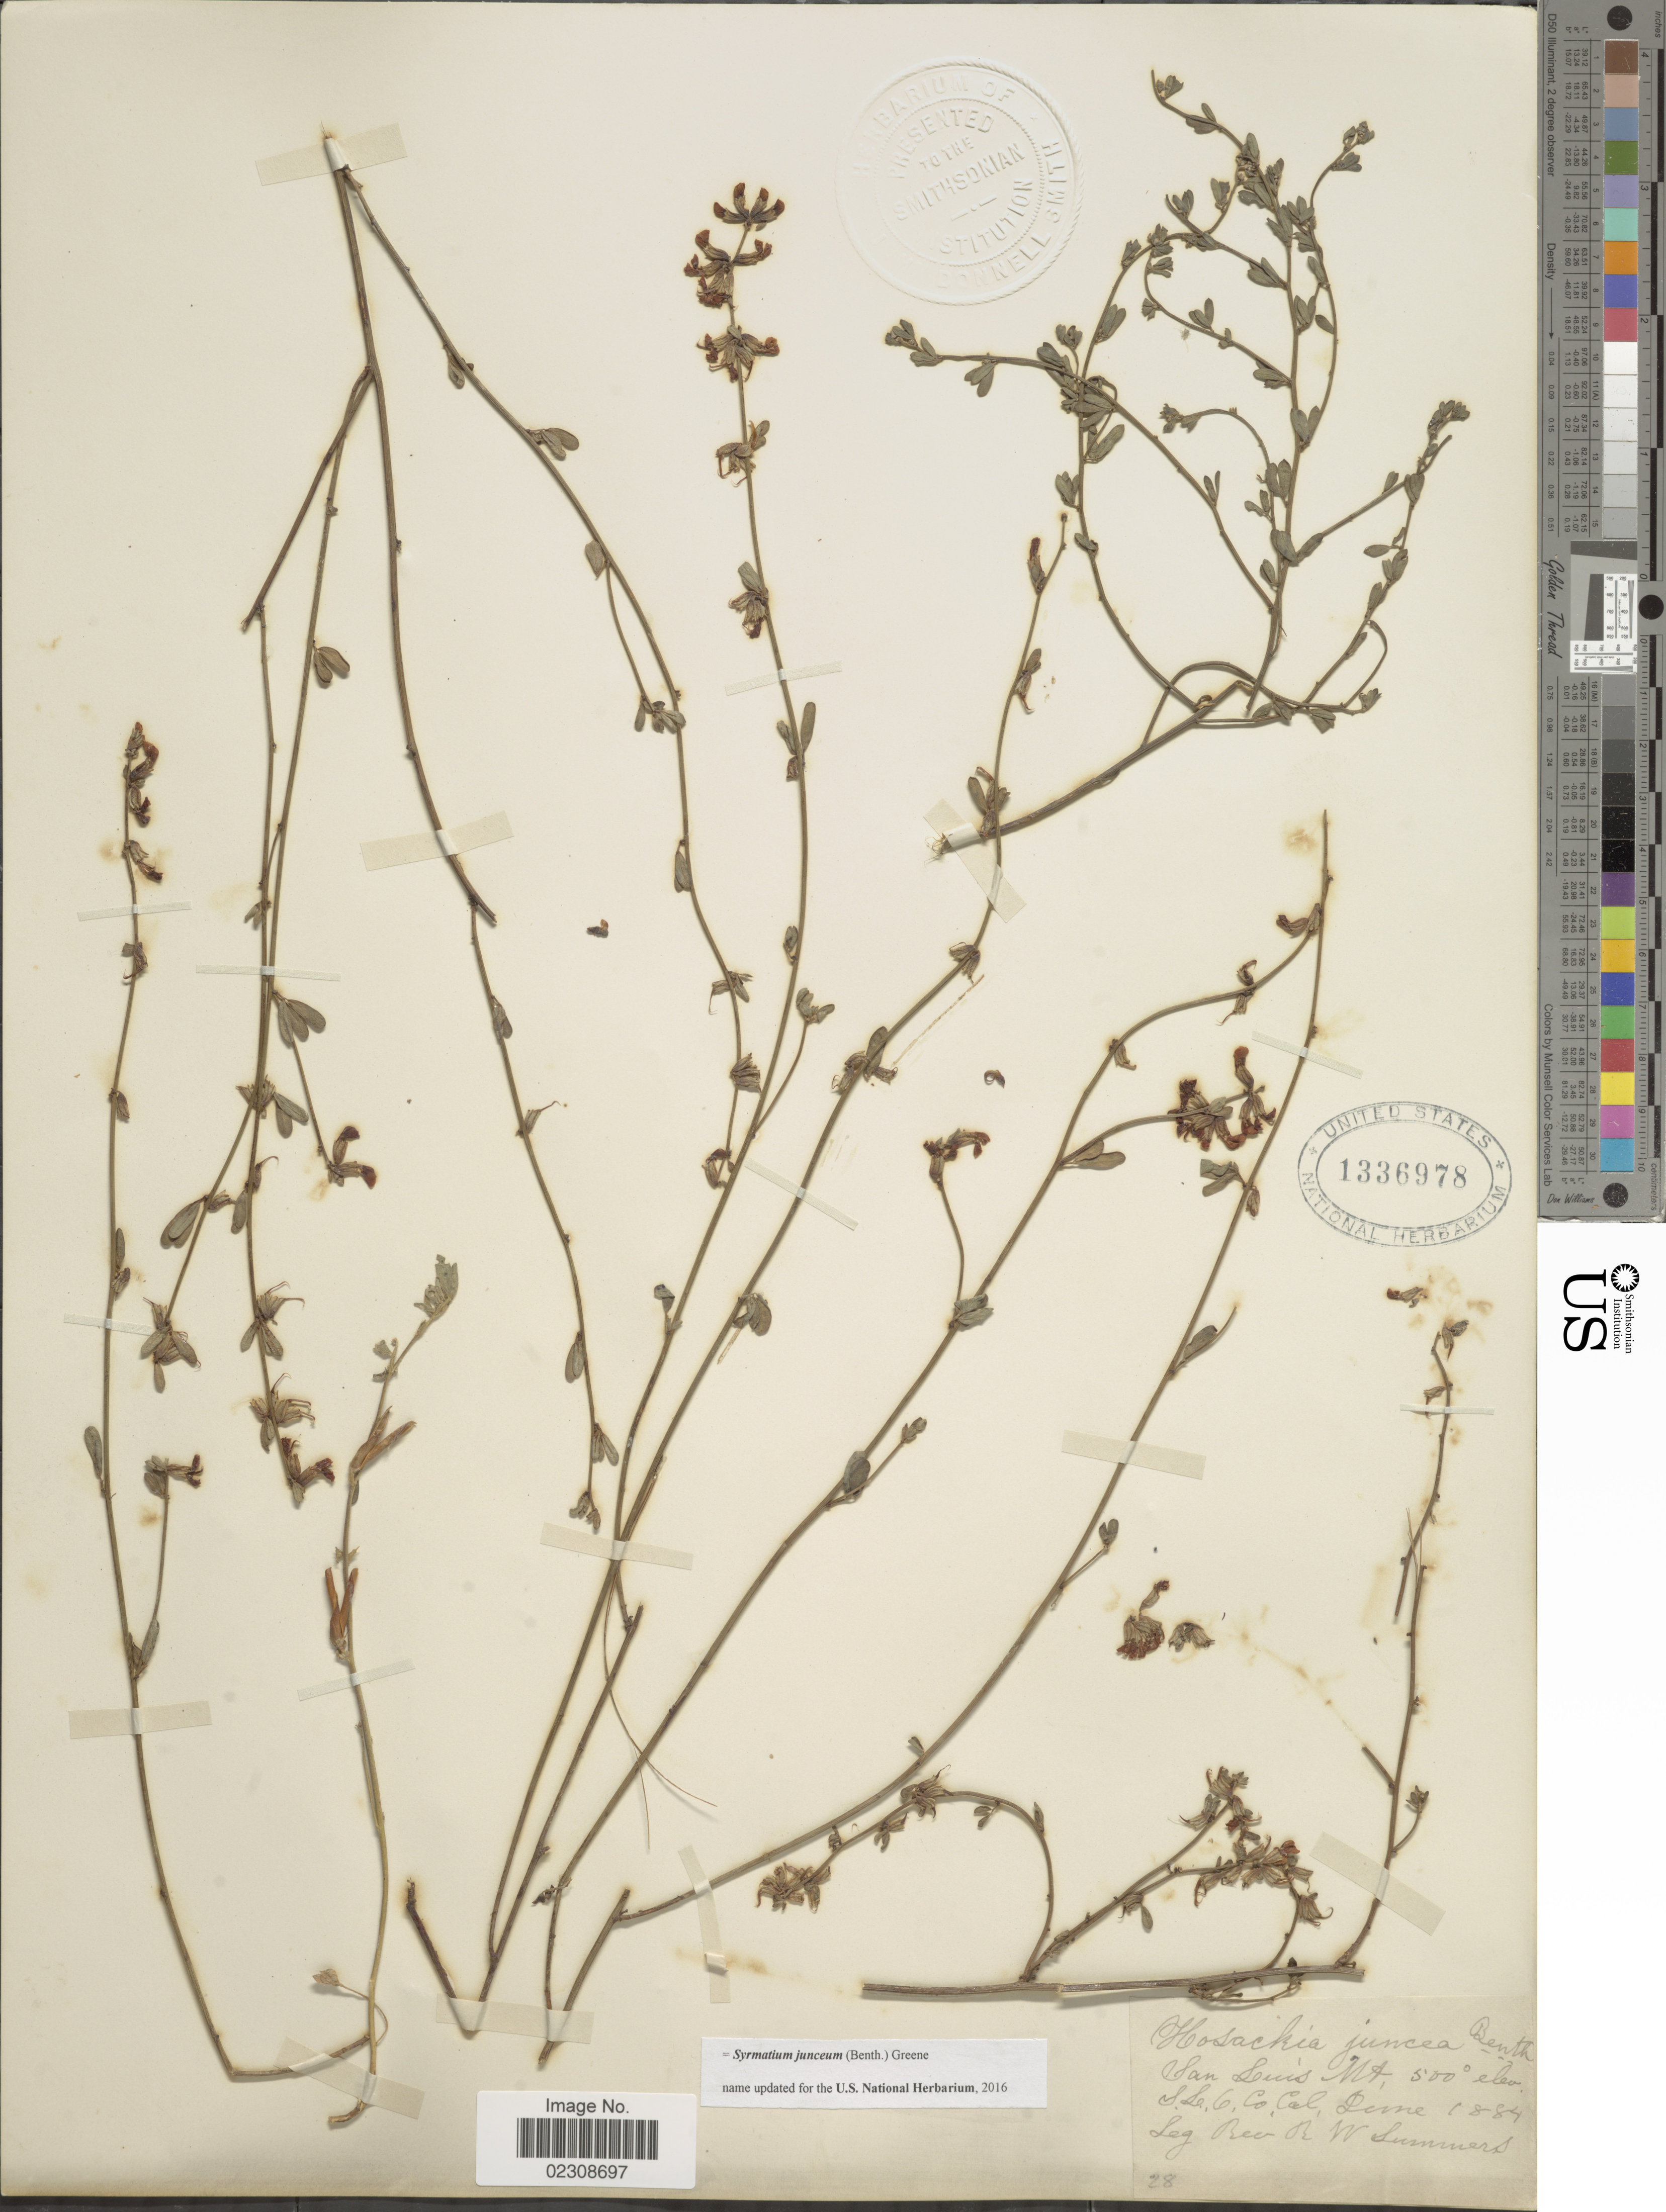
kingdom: Plantae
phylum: Tracheophyta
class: Magnoliopsida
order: Fabales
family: Fabaceae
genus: Syrmatium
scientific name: Syrmatium junceum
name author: (Benth.) Greene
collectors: R. Summers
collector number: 28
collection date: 1884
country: United States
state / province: California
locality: San Luis Mt. S.L.C. Co.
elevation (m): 152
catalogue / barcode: US 1336978